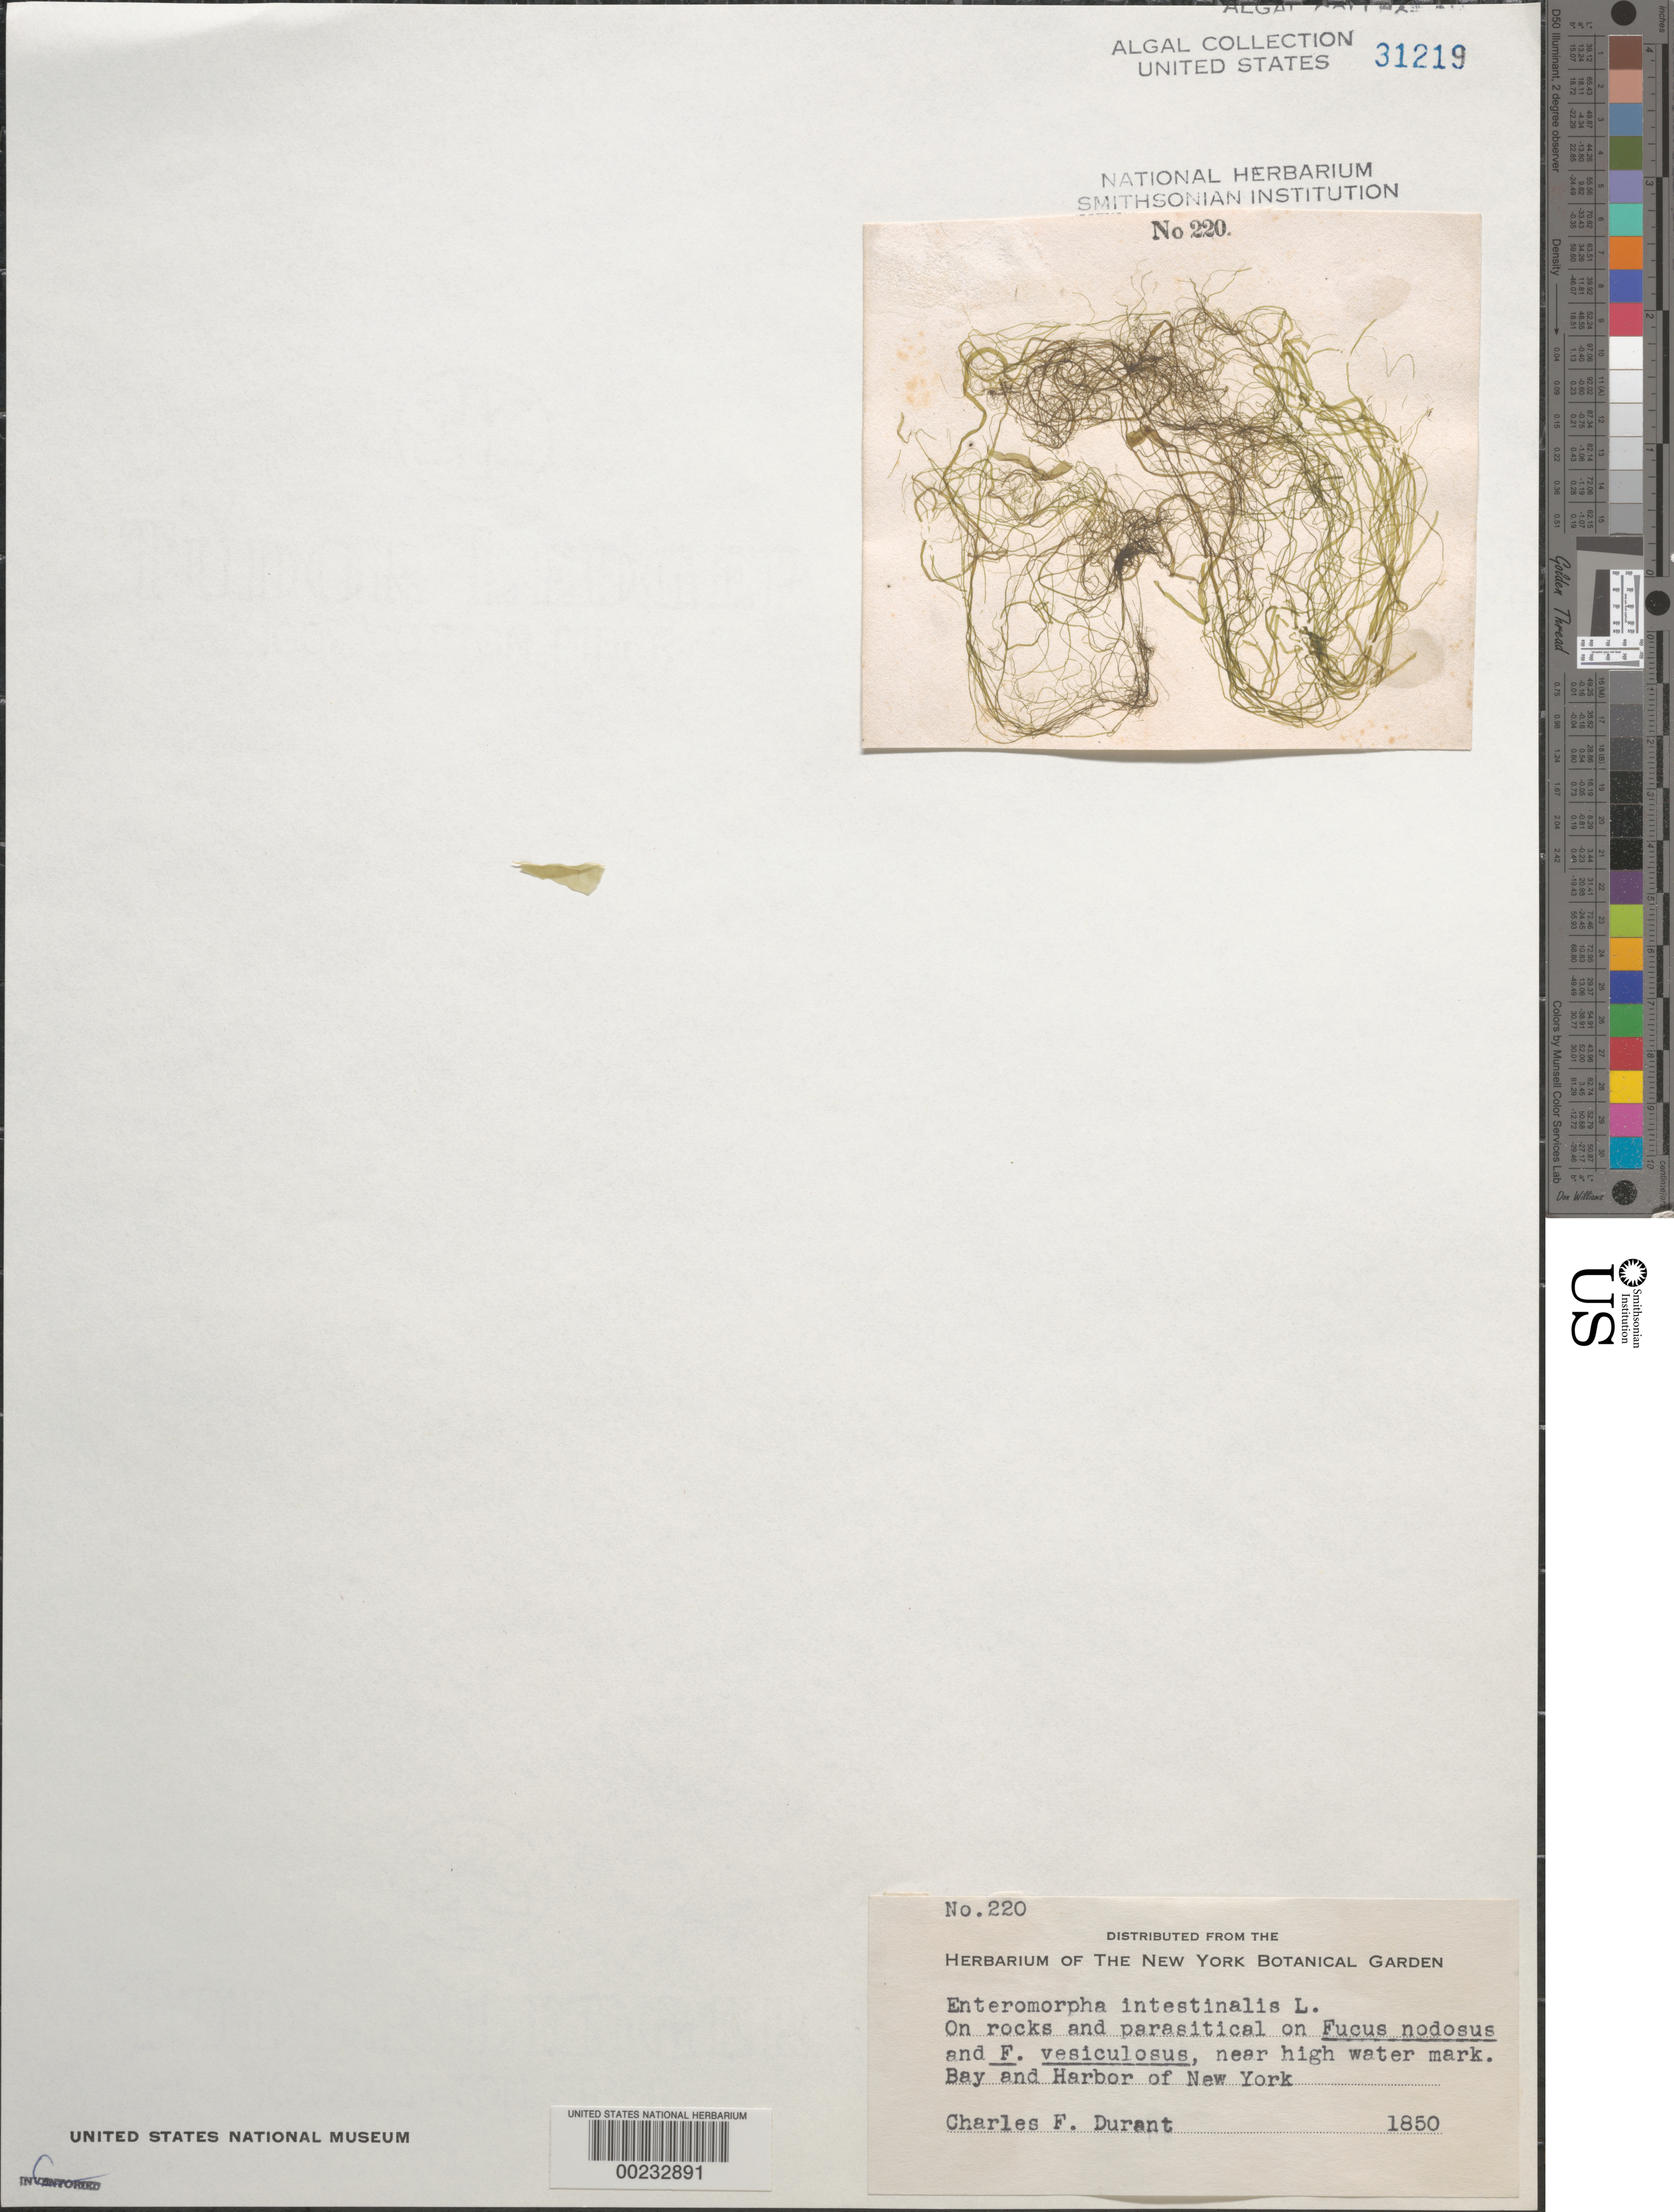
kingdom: Plantae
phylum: Chlorophyta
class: Ulvophyceae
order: Ulvales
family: Ulvaceae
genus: Ulva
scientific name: Ulva intestinalis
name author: L.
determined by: Algae name updating Project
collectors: C. Durant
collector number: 220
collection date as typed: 1850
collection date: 1850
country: United States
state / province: New York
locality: New York Bay and New York Harbor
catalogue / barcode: US 31219